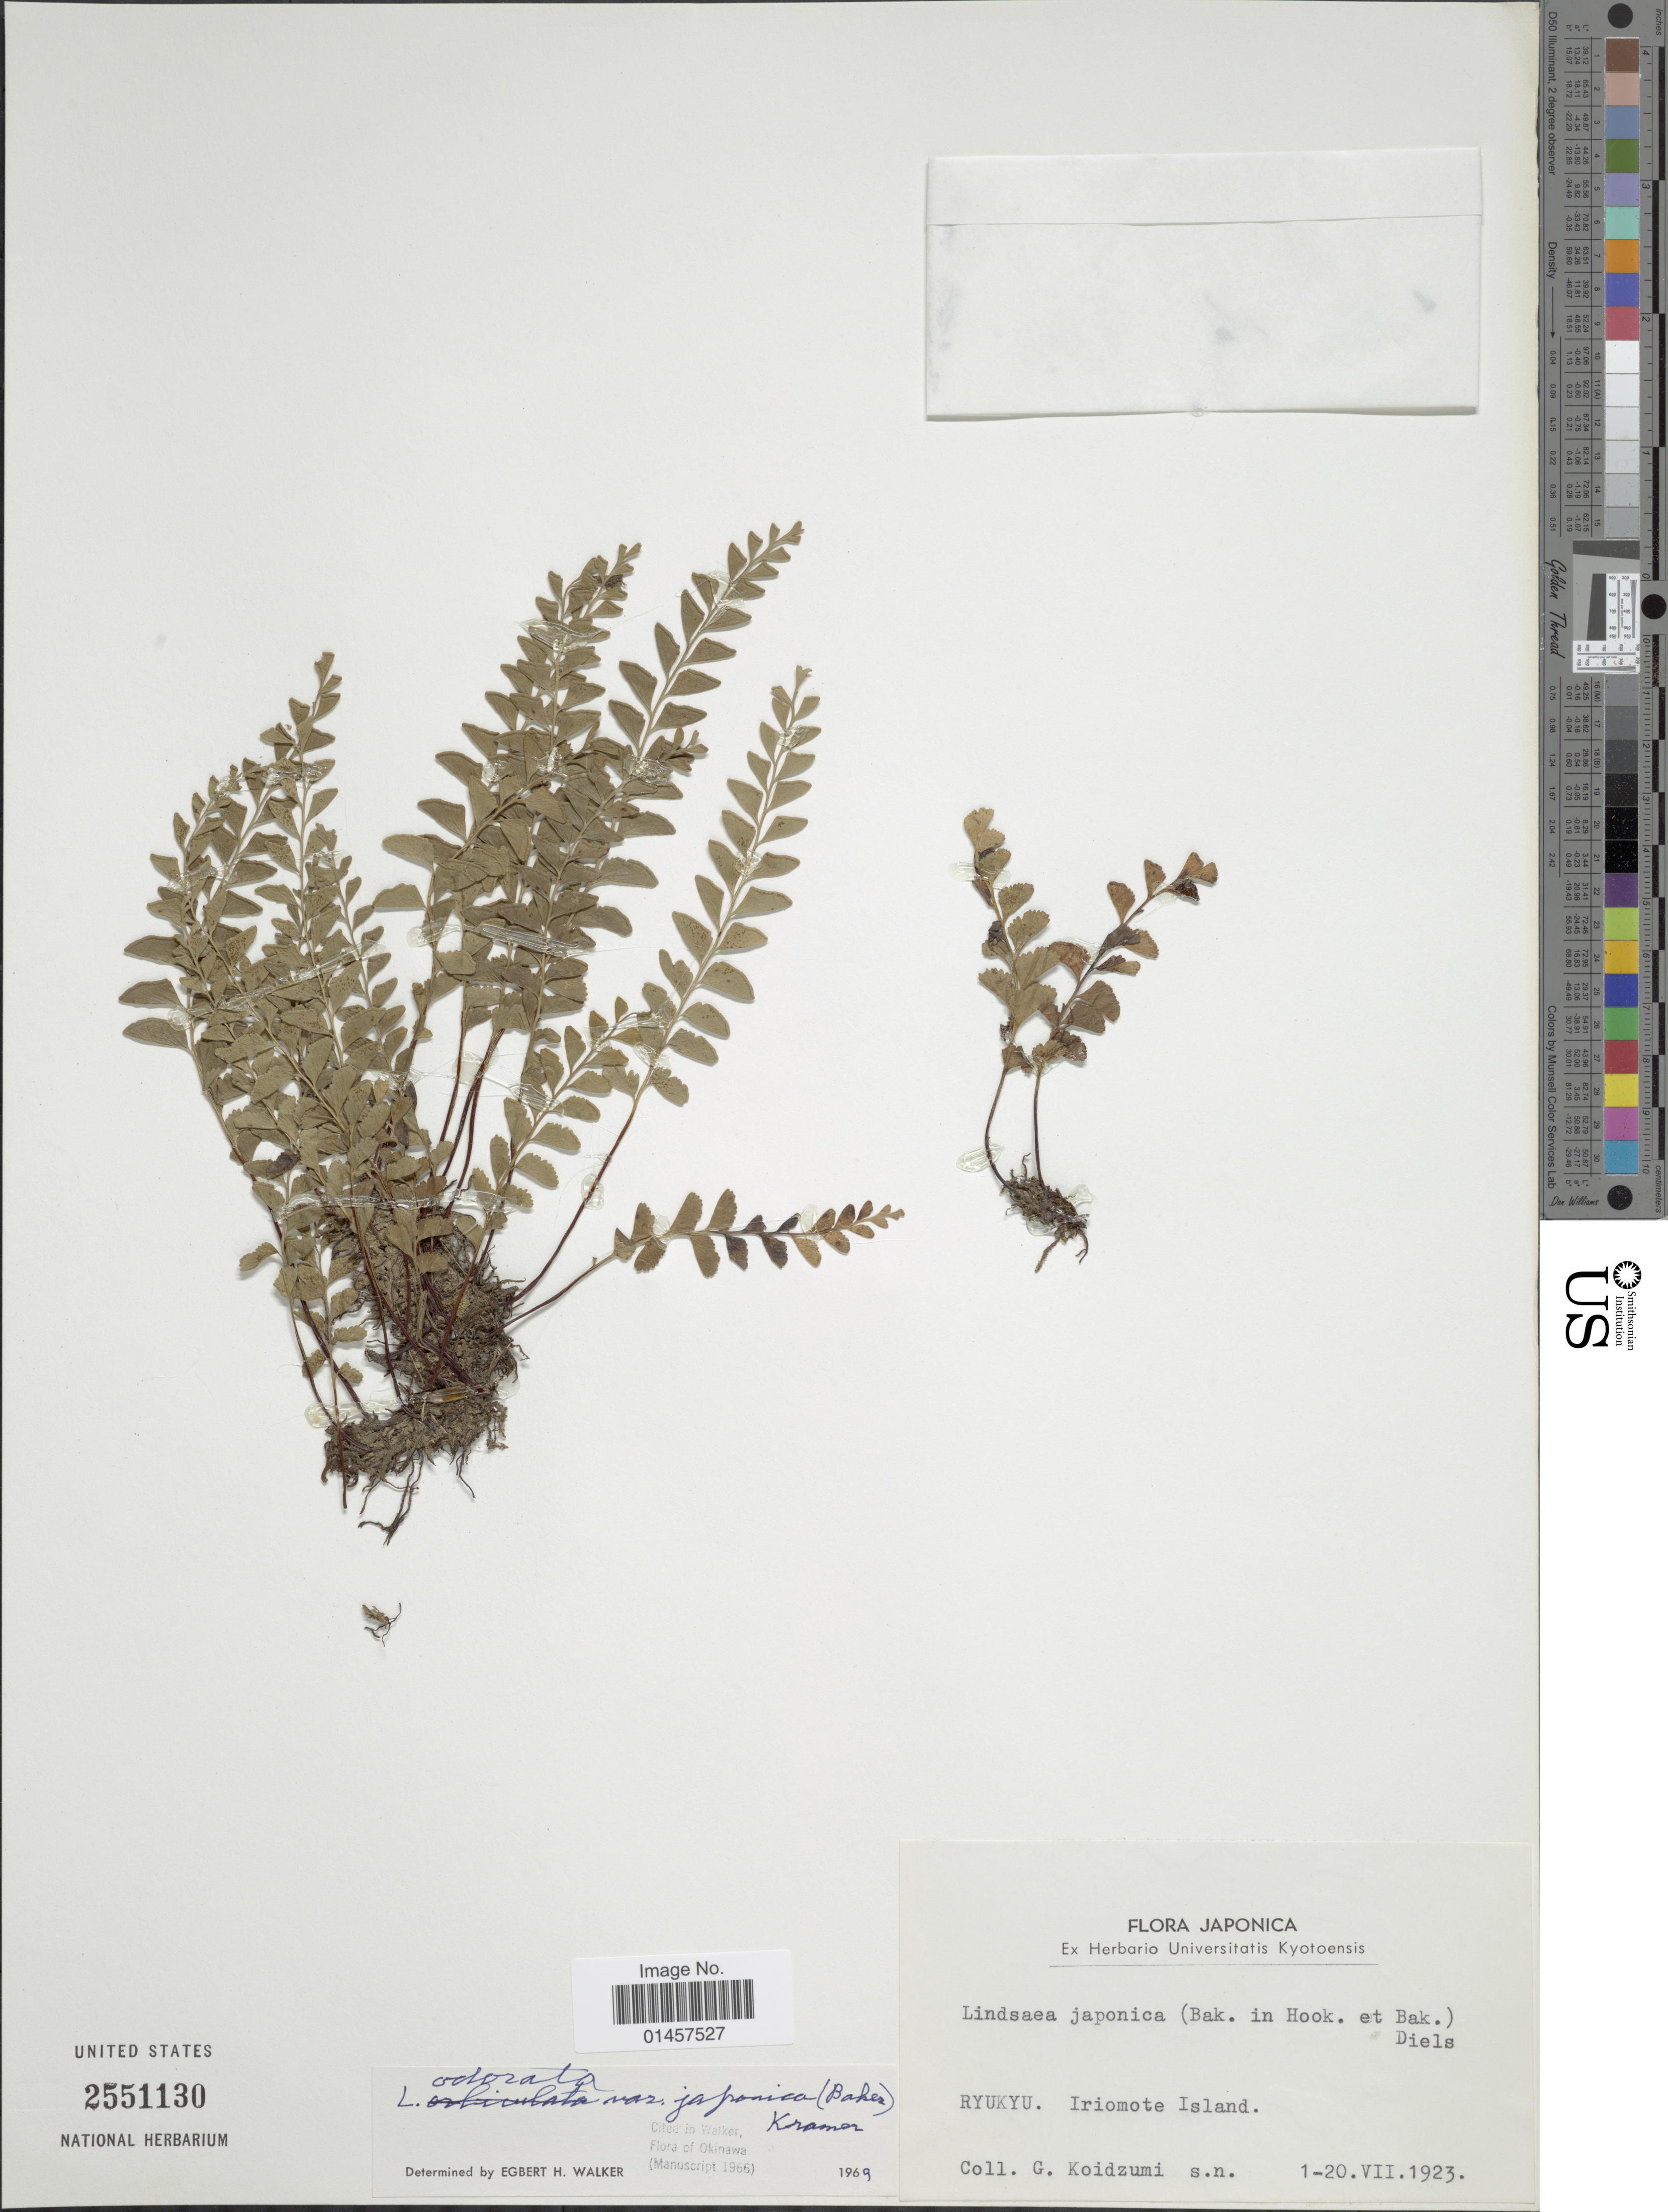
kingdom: Plantae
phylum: Tracheophyta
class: Polypodiopsida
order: Polypodiales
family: Lindsaeaceae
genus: Osmolindsaea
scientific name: Osmolindsaea japonica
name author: (Baker) Lehtonen & Christenh.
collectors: G. Koidzumi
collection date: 1923-07-01/1923-07-20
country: Japan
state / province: Okinawa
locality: Ryukyu, Iriomote Island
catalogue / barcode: US 2551130